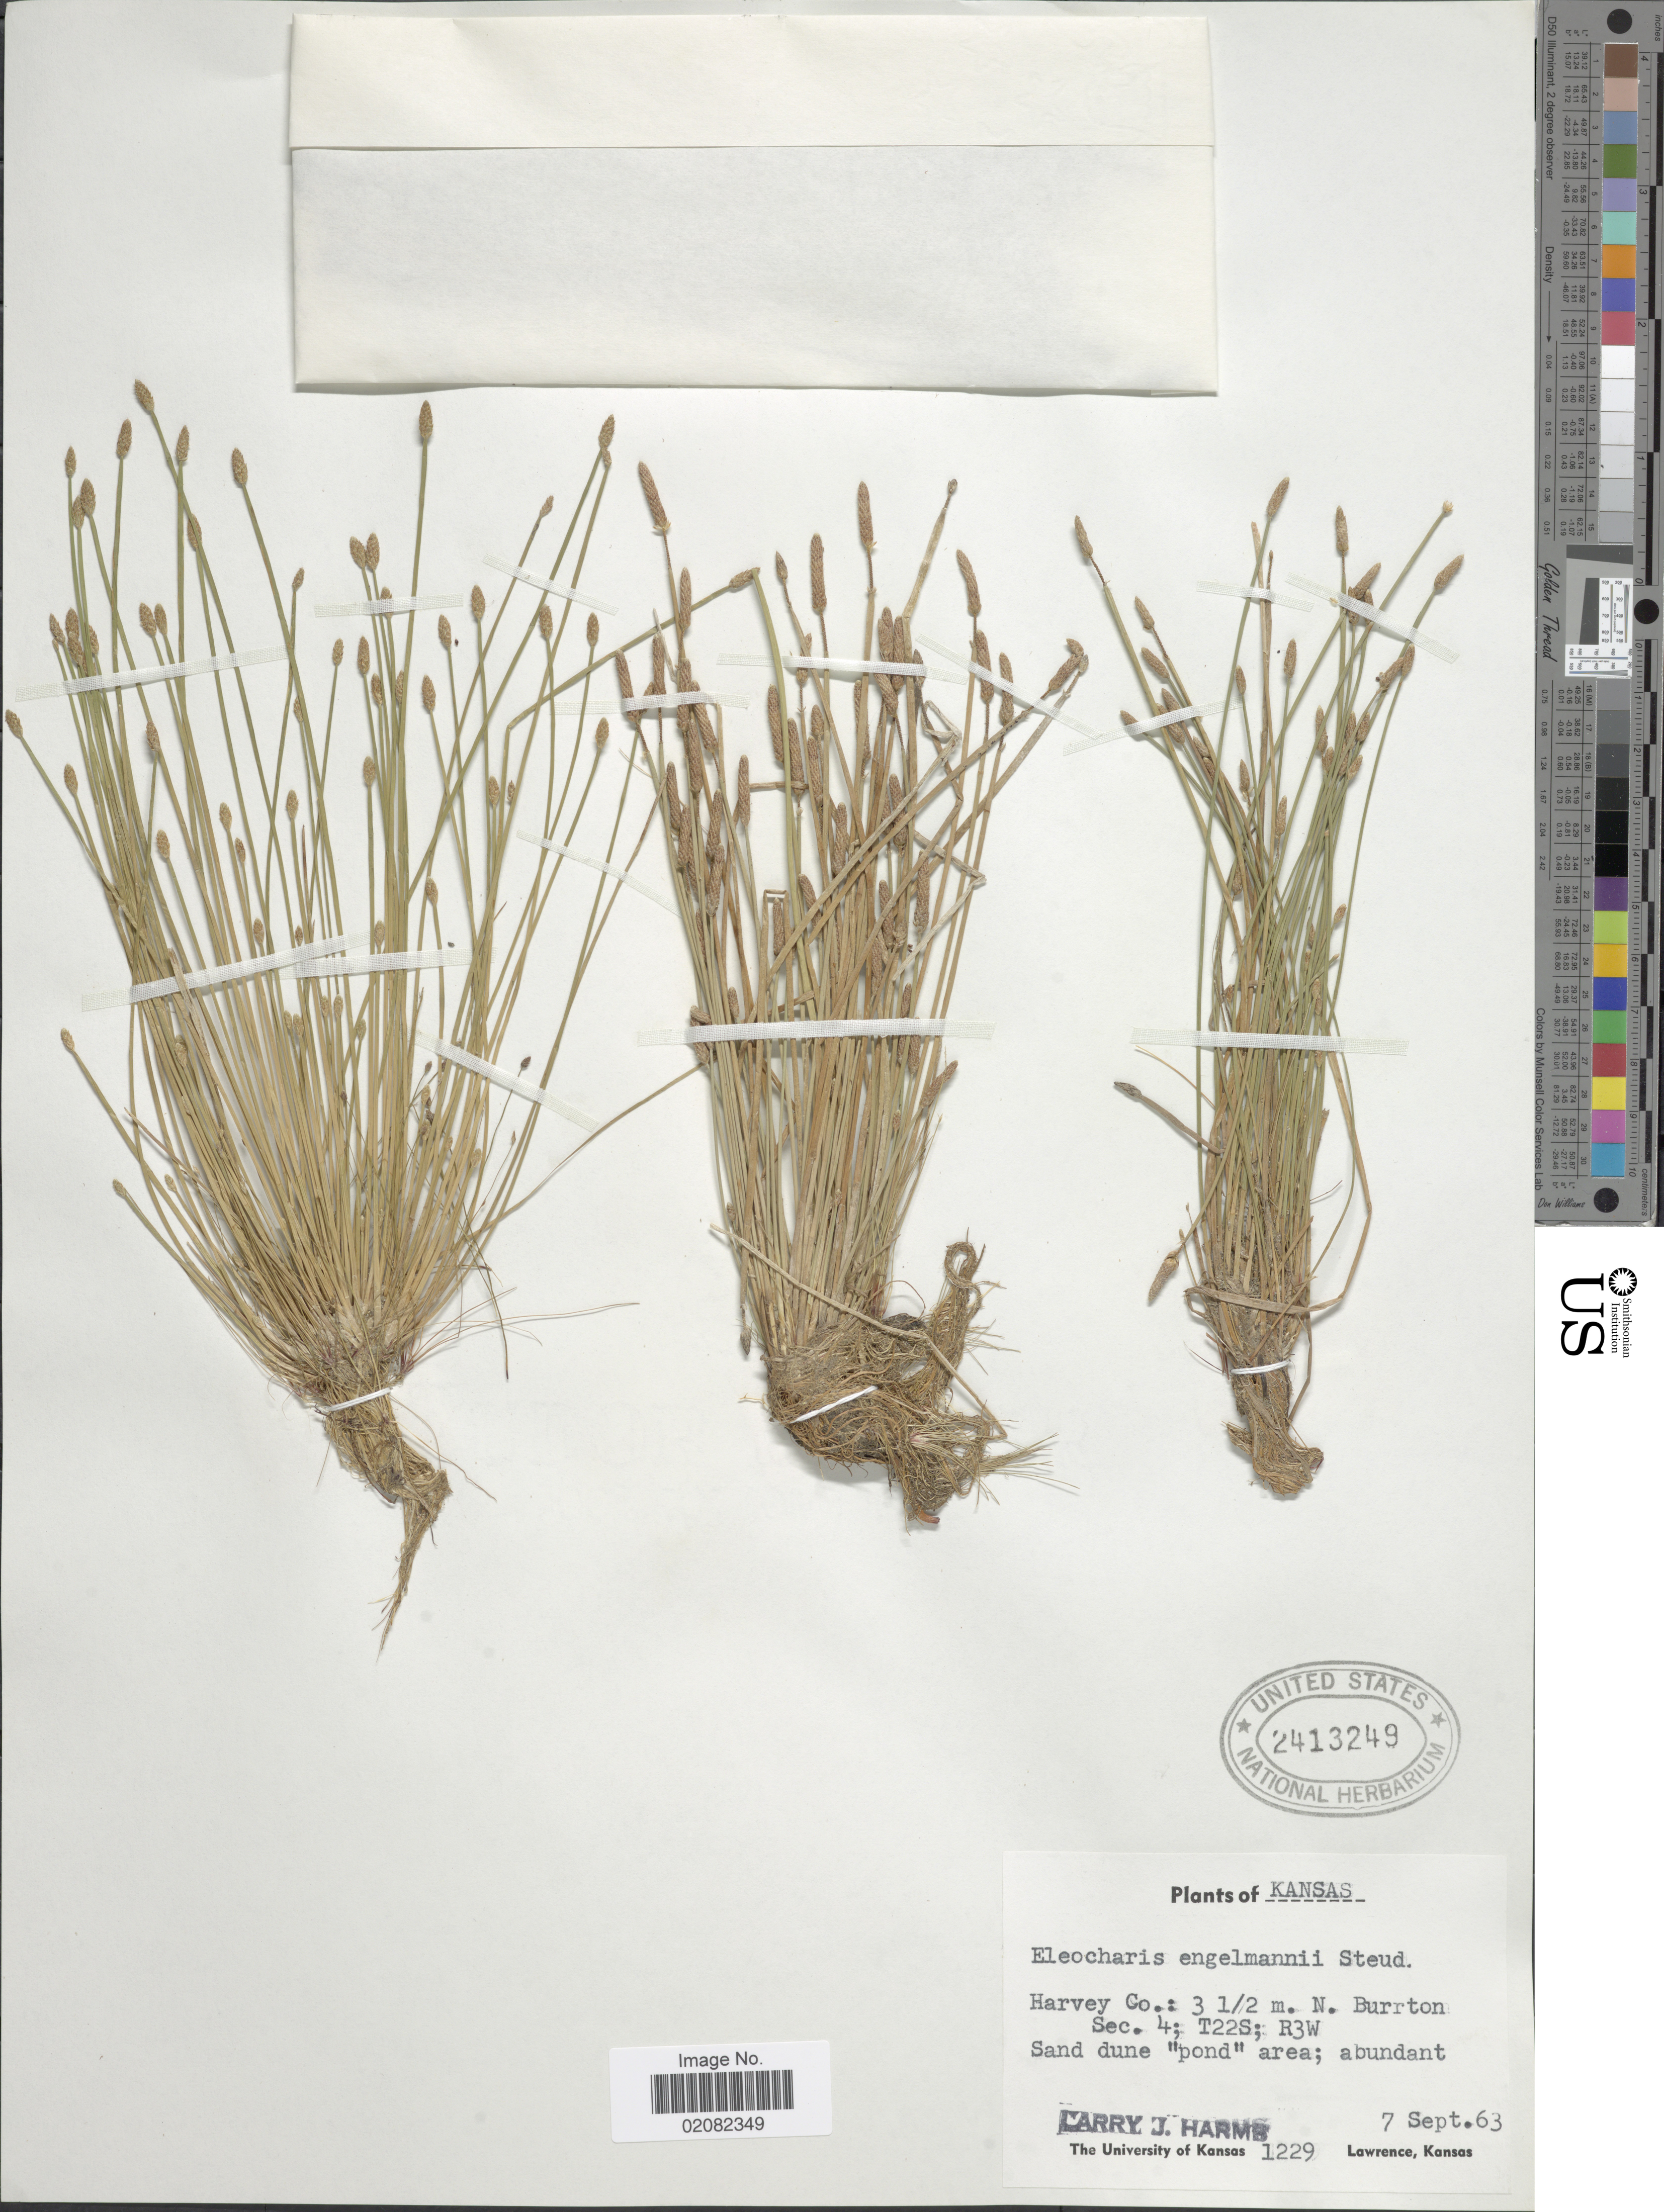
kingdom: Plantae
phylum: Tracheophyta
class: Liliopsida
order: Poales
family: Cyperaceae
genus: Eleocharis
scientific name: Eleocharis engelmannii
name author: Steud.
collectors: L. Harms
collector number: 1229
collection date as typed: Transcribed d/m/y: 7/9/63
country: United States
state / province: Kansas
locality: Harvey Co.: 3½ m. N. Burrton Sec. 4; T22S; R3W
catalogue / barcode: US 2413249